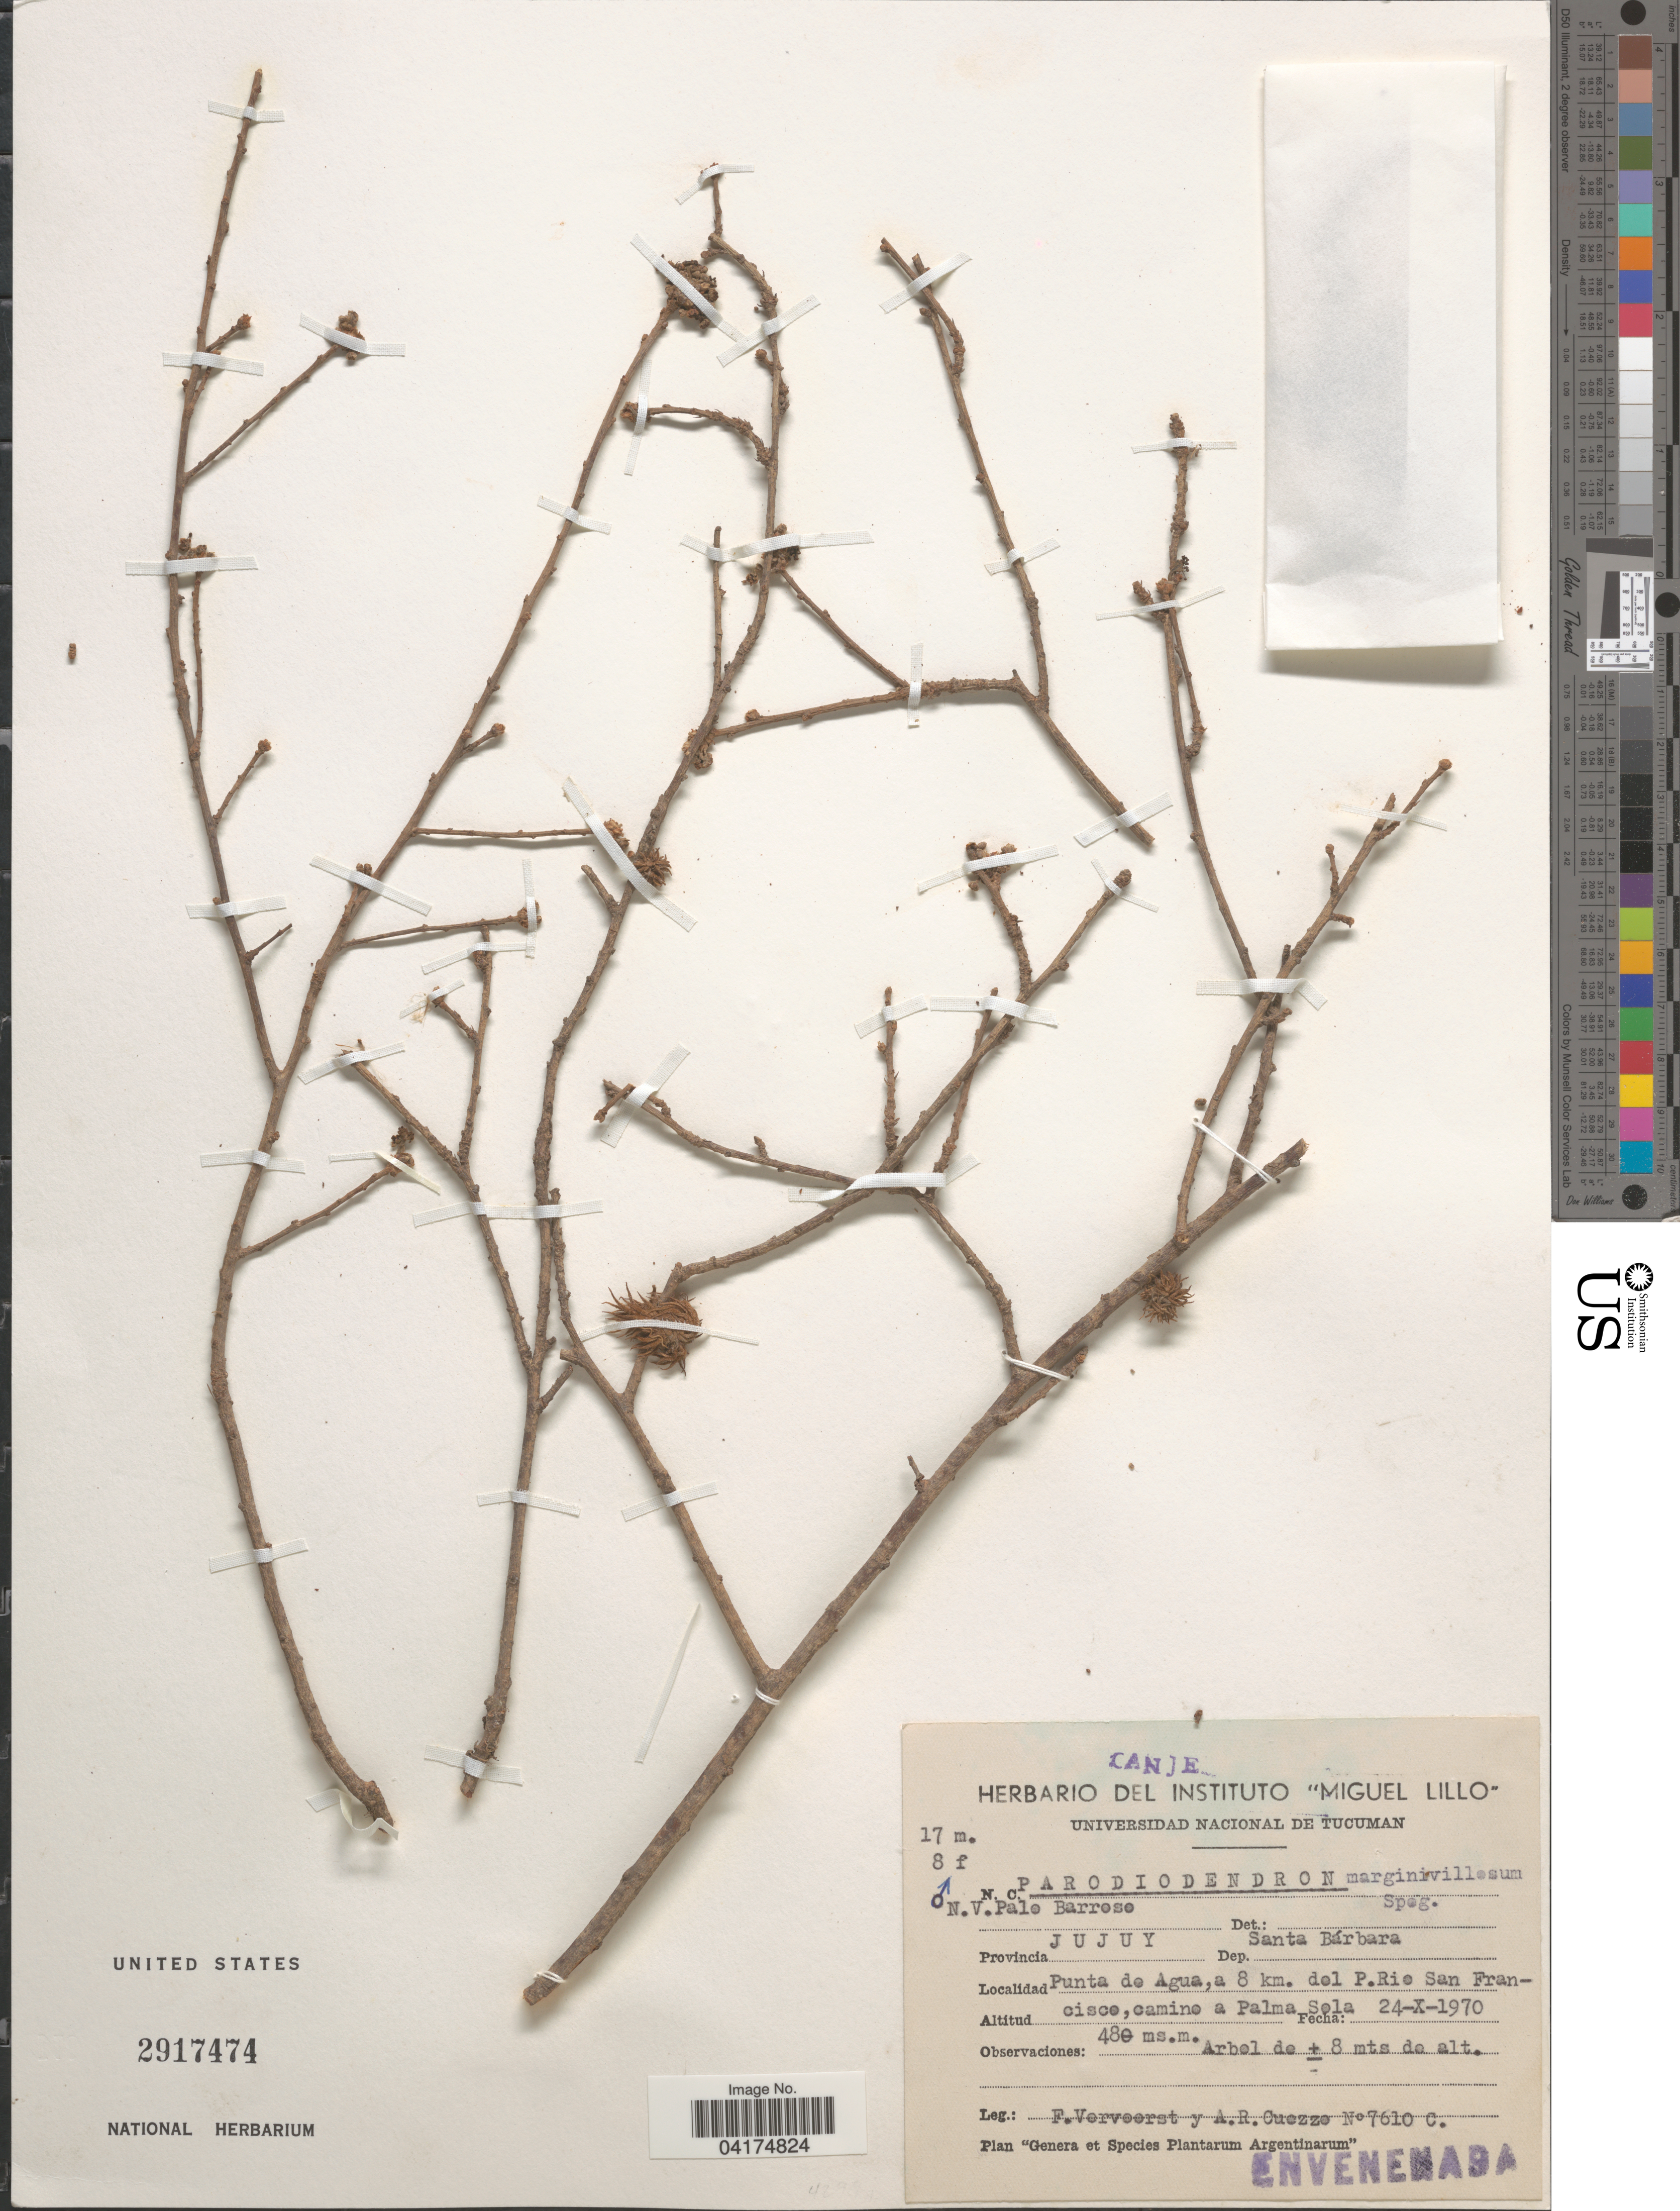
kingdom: Plantae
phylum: Tracheophyta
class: Magnoliopsida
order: Malpighiales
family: Picrodendraceae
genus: Parodiodendron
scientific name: Parodiodendron marginivillosum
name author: (Speg.) Hunz.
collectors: F. Vervoorst & A. Cuezzo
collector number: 7610C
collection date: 1970-10-24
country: Argentina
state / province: Jujuy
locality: Dep. Santa Bárbara. Punta de Agua, a 8 km. del P. Rio San Francisco, camino a Palma Sola.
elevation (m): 480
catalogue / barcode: US 2917474